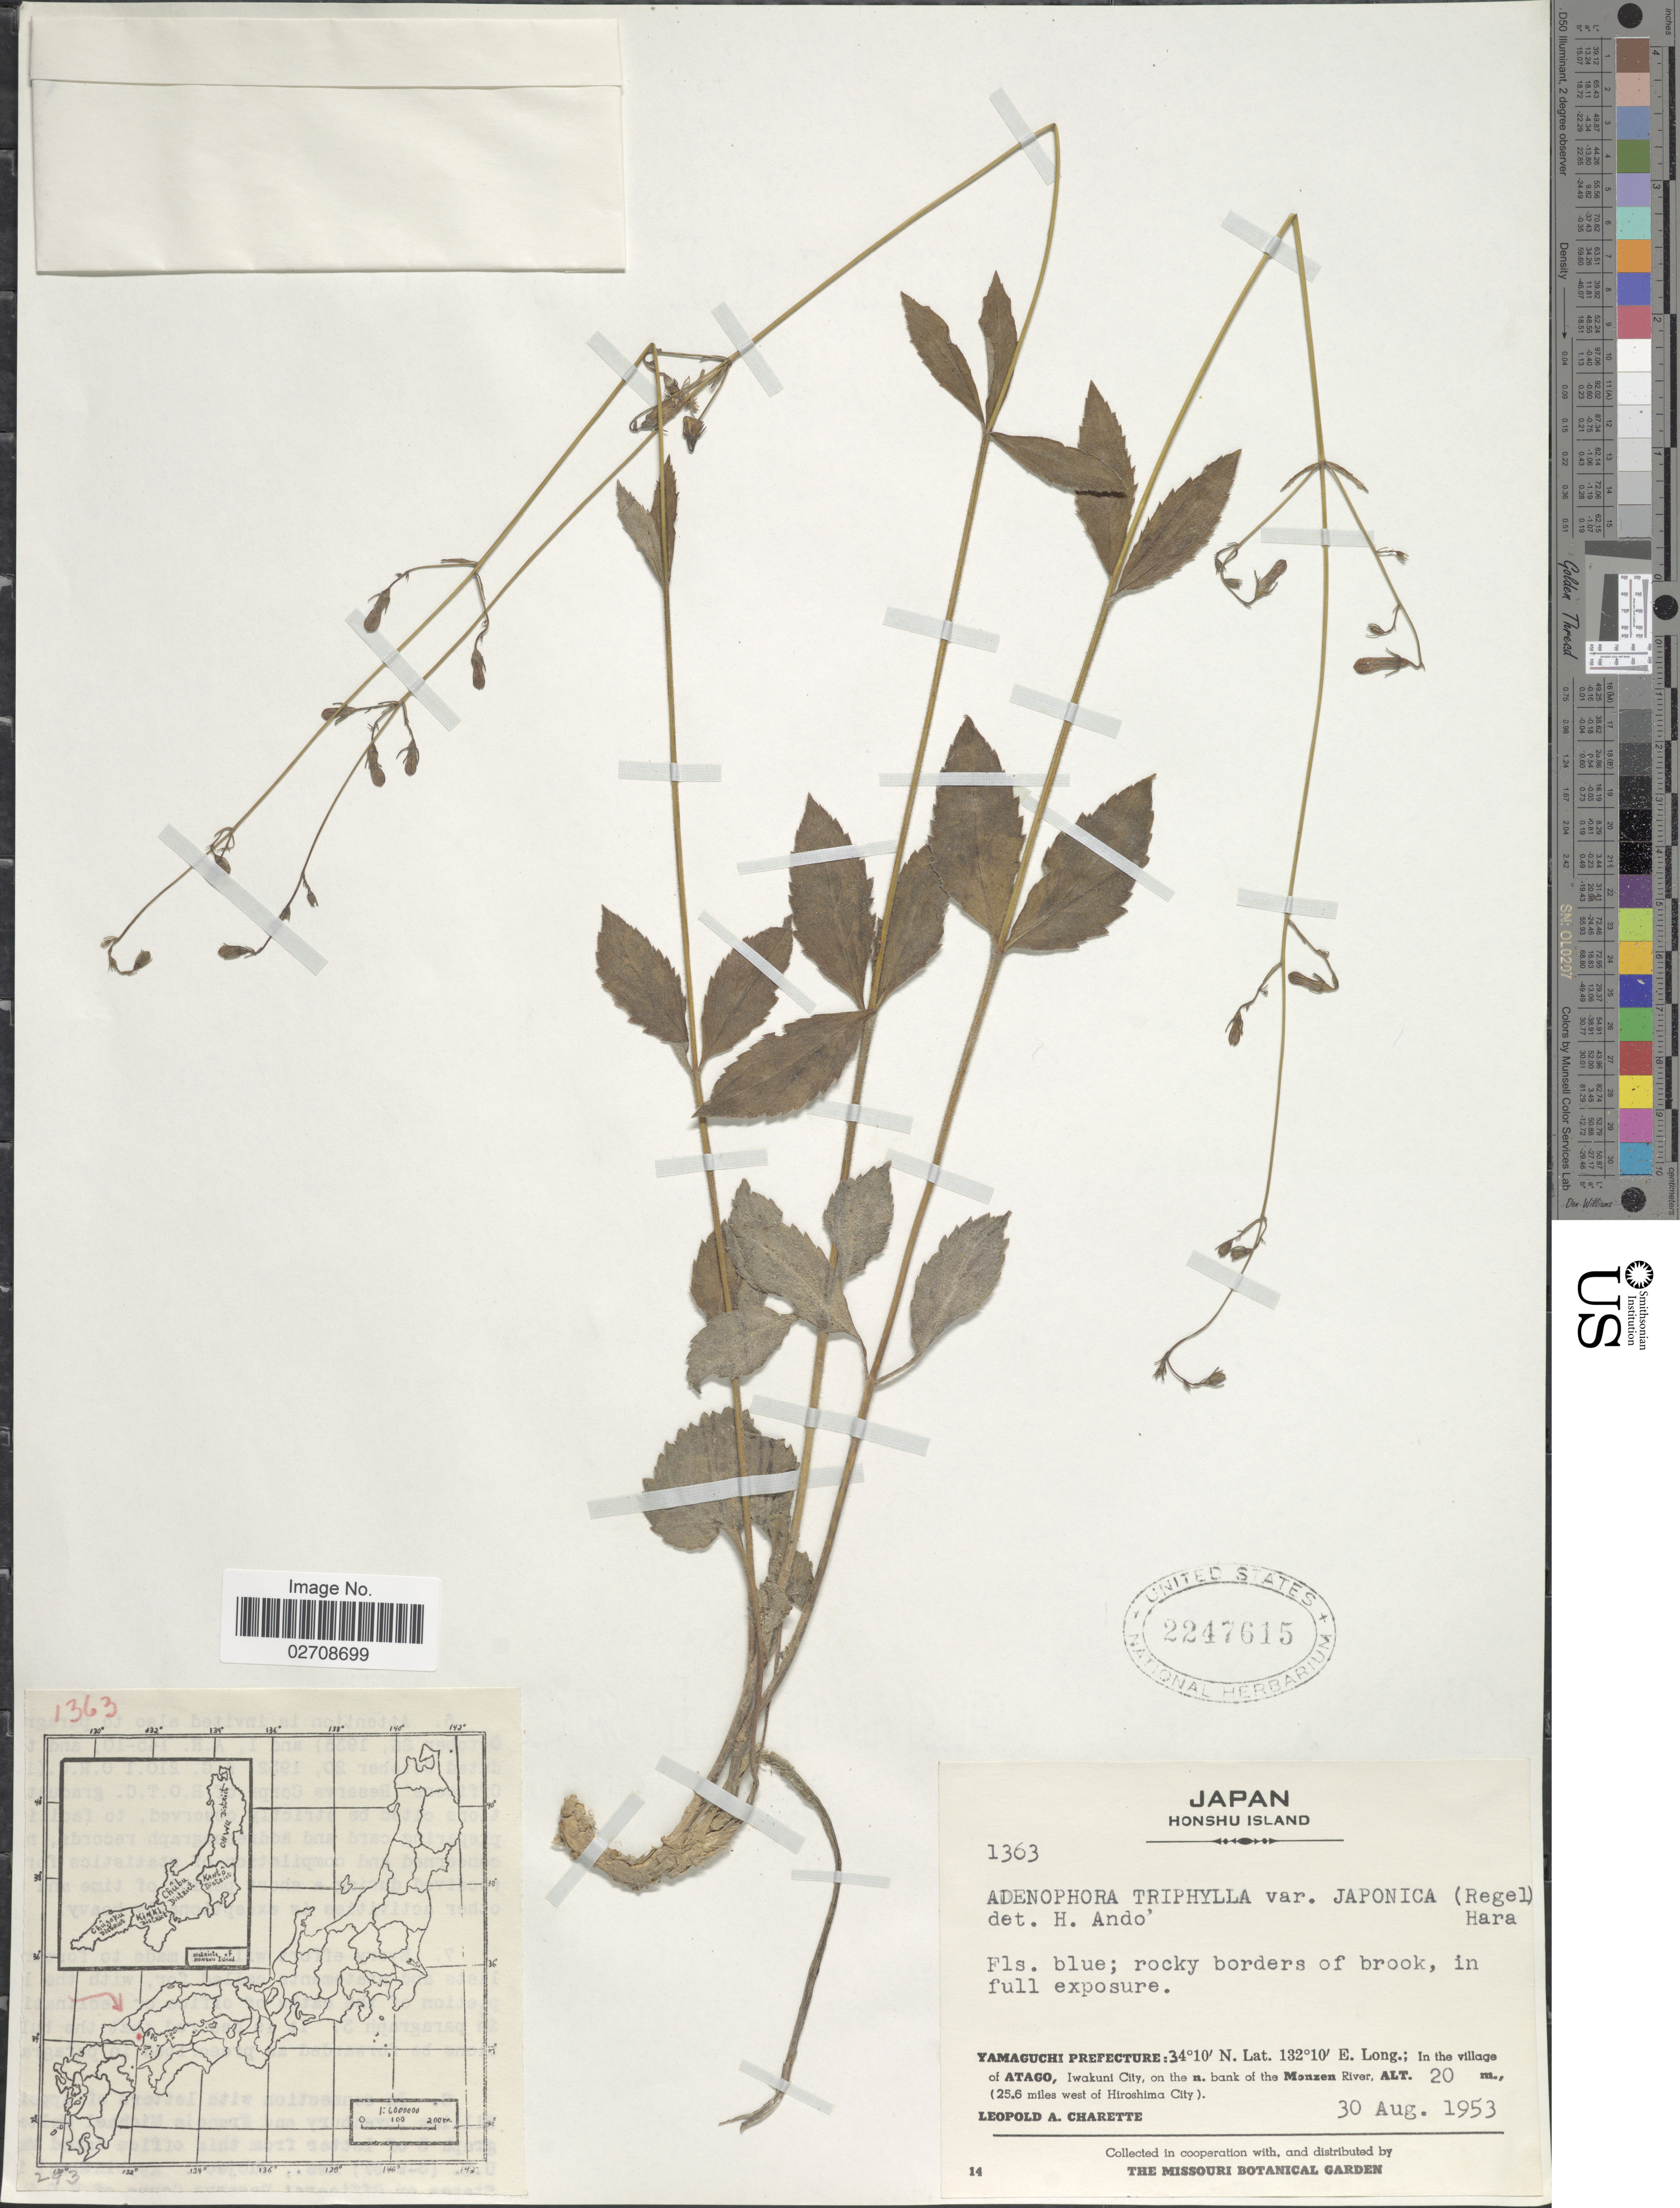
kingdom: Plantae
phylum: Tracheophyta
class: Magnoliopsida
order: Asterales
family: Campanulaceae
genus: Adenophora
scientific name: Adenophora triphylla var. japonica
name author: (Regel) H. Hara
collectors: L. A. Charette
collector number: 1363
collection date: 1953-08-30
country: Japan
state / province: Yamaguti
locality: Honshu Island, Yamaguchi Prefecture: In the village of Atago, Iwakuni City, on the n. bank of the Monzen River (25.6 miles west of Hiroshima City)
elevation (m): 20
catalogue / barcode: US 2247615